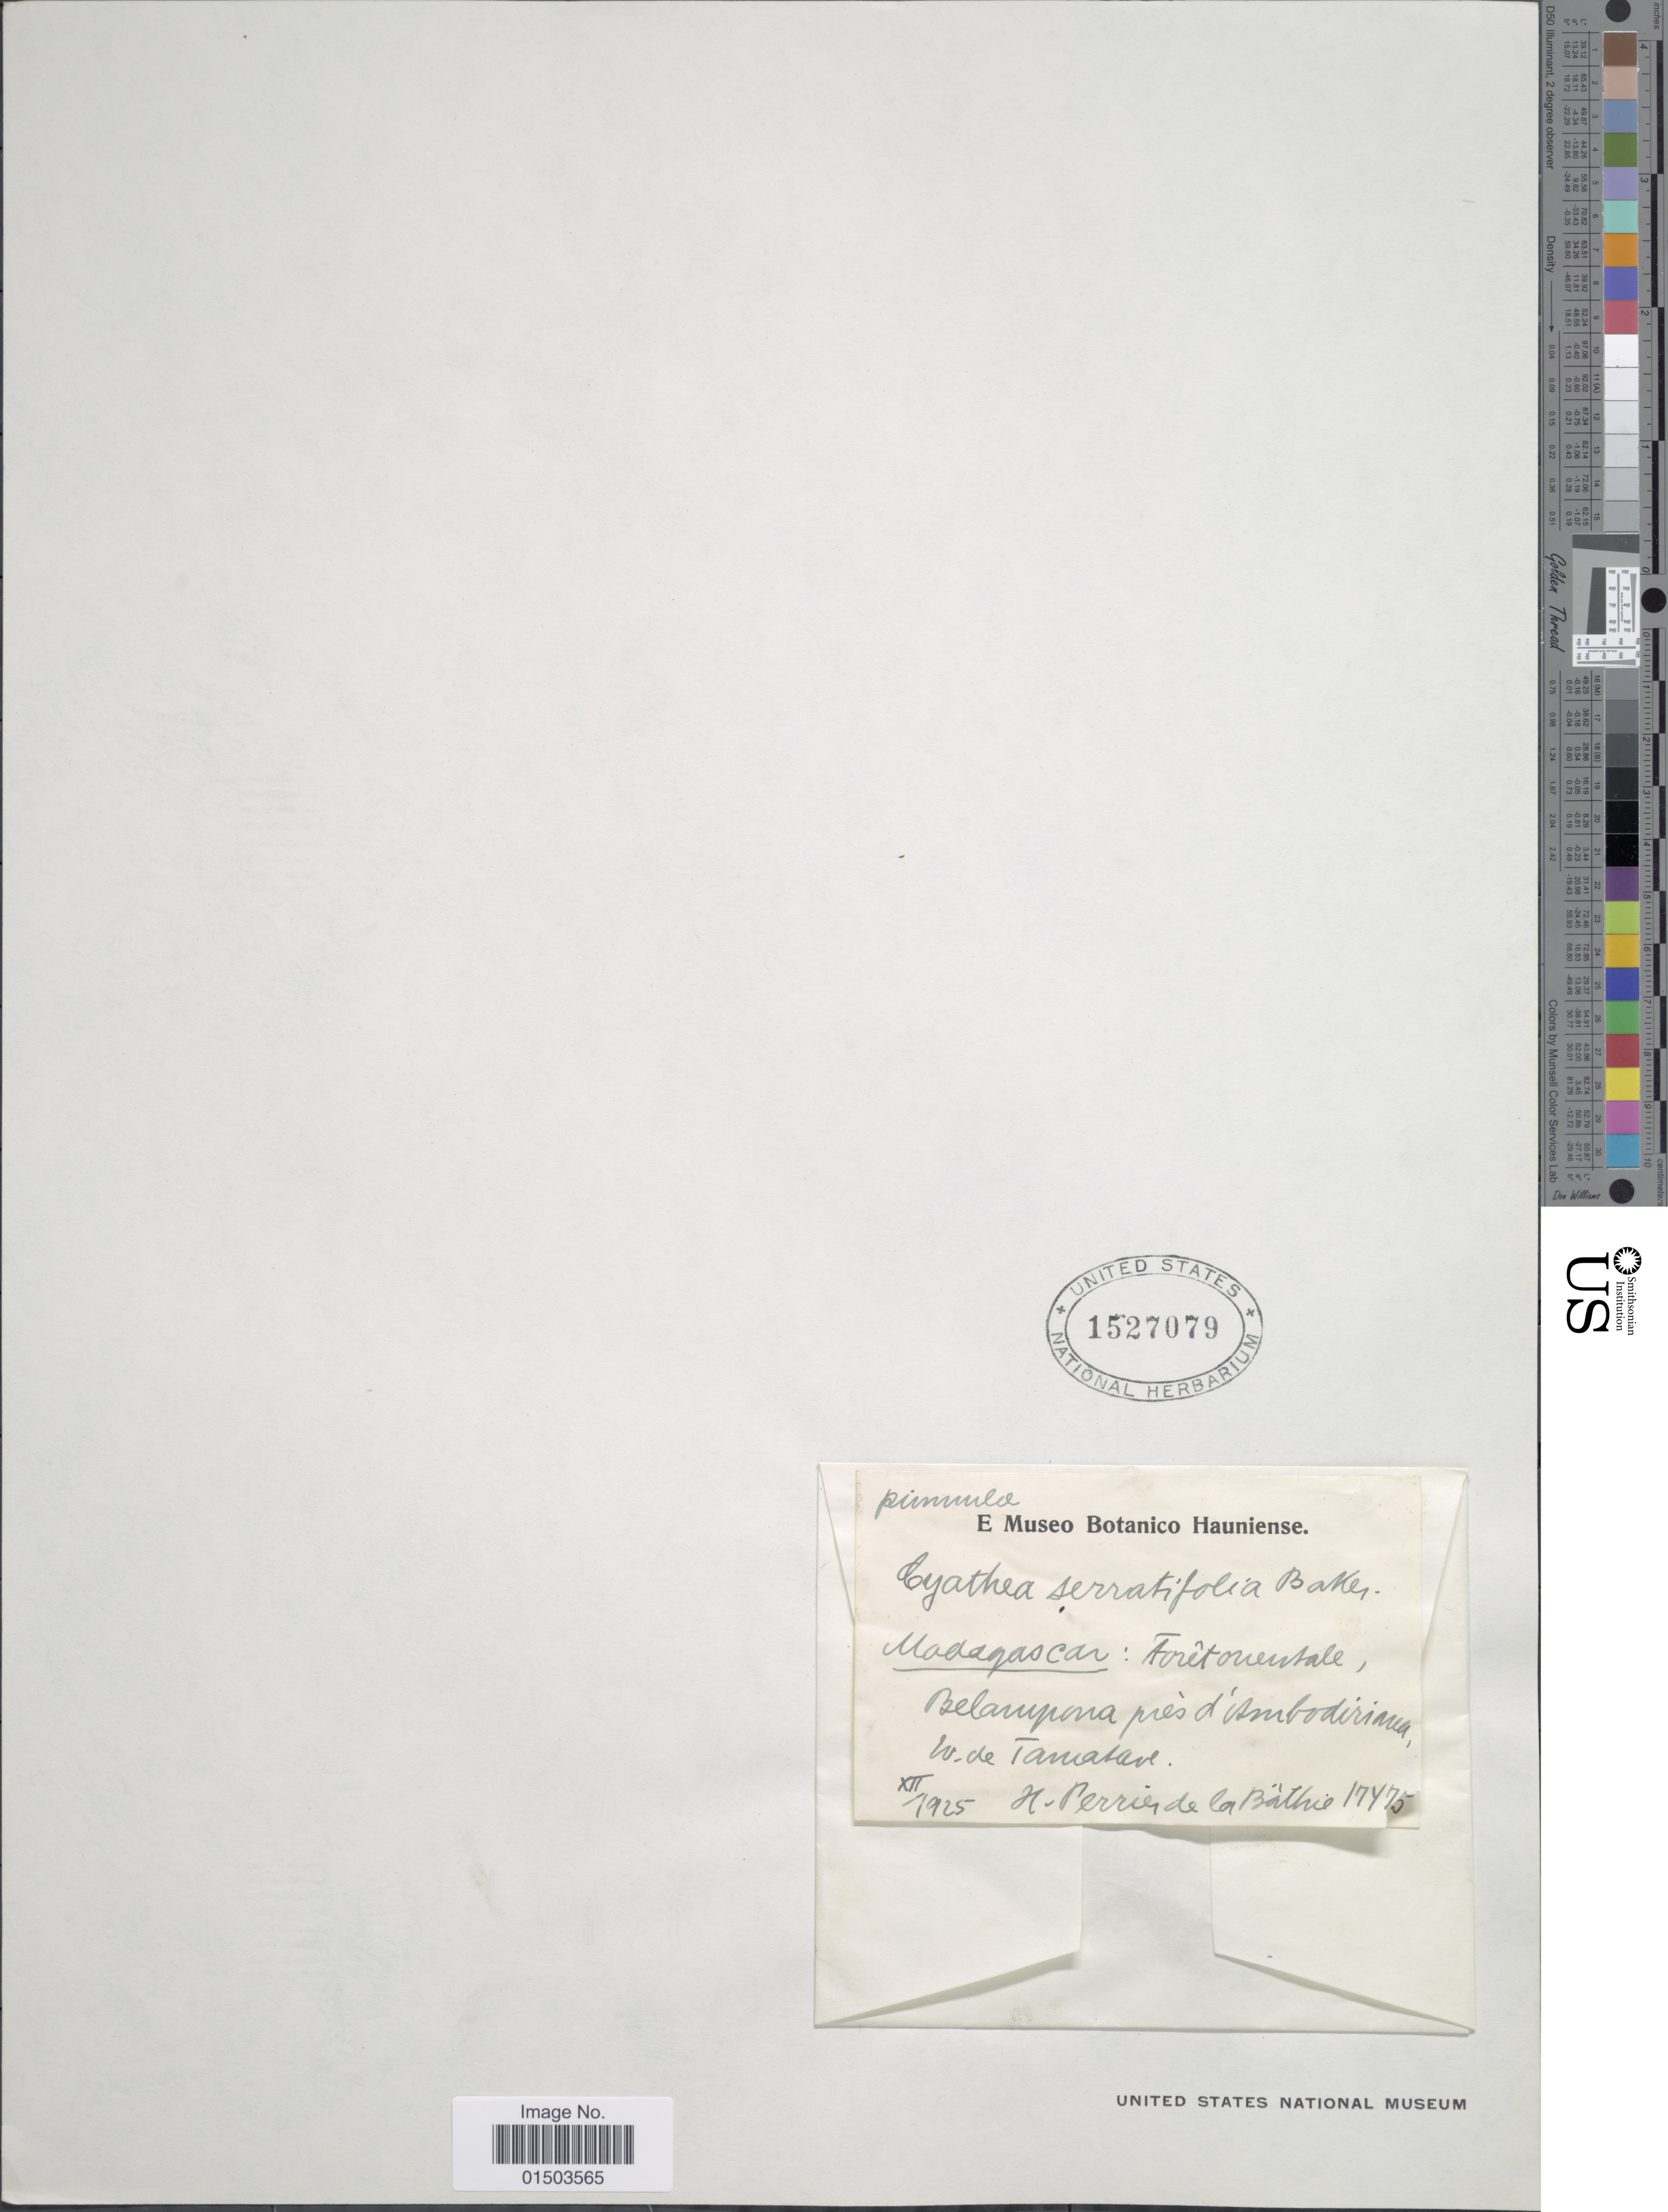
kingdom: Plantae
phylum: Tracheophyta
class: Polypodiopsida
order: Cyatheales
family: Cyatheaceae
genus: Cyathea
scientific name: Cyathea serratifolia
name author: Baker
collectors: H. Perrier de la Bâthie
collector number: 17475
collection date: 1925-12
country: Madagascar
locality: Madagascar: Foret orientale, Belampona pres d'Ambodiriana w. de Tamatave.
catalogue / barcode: US 1527079